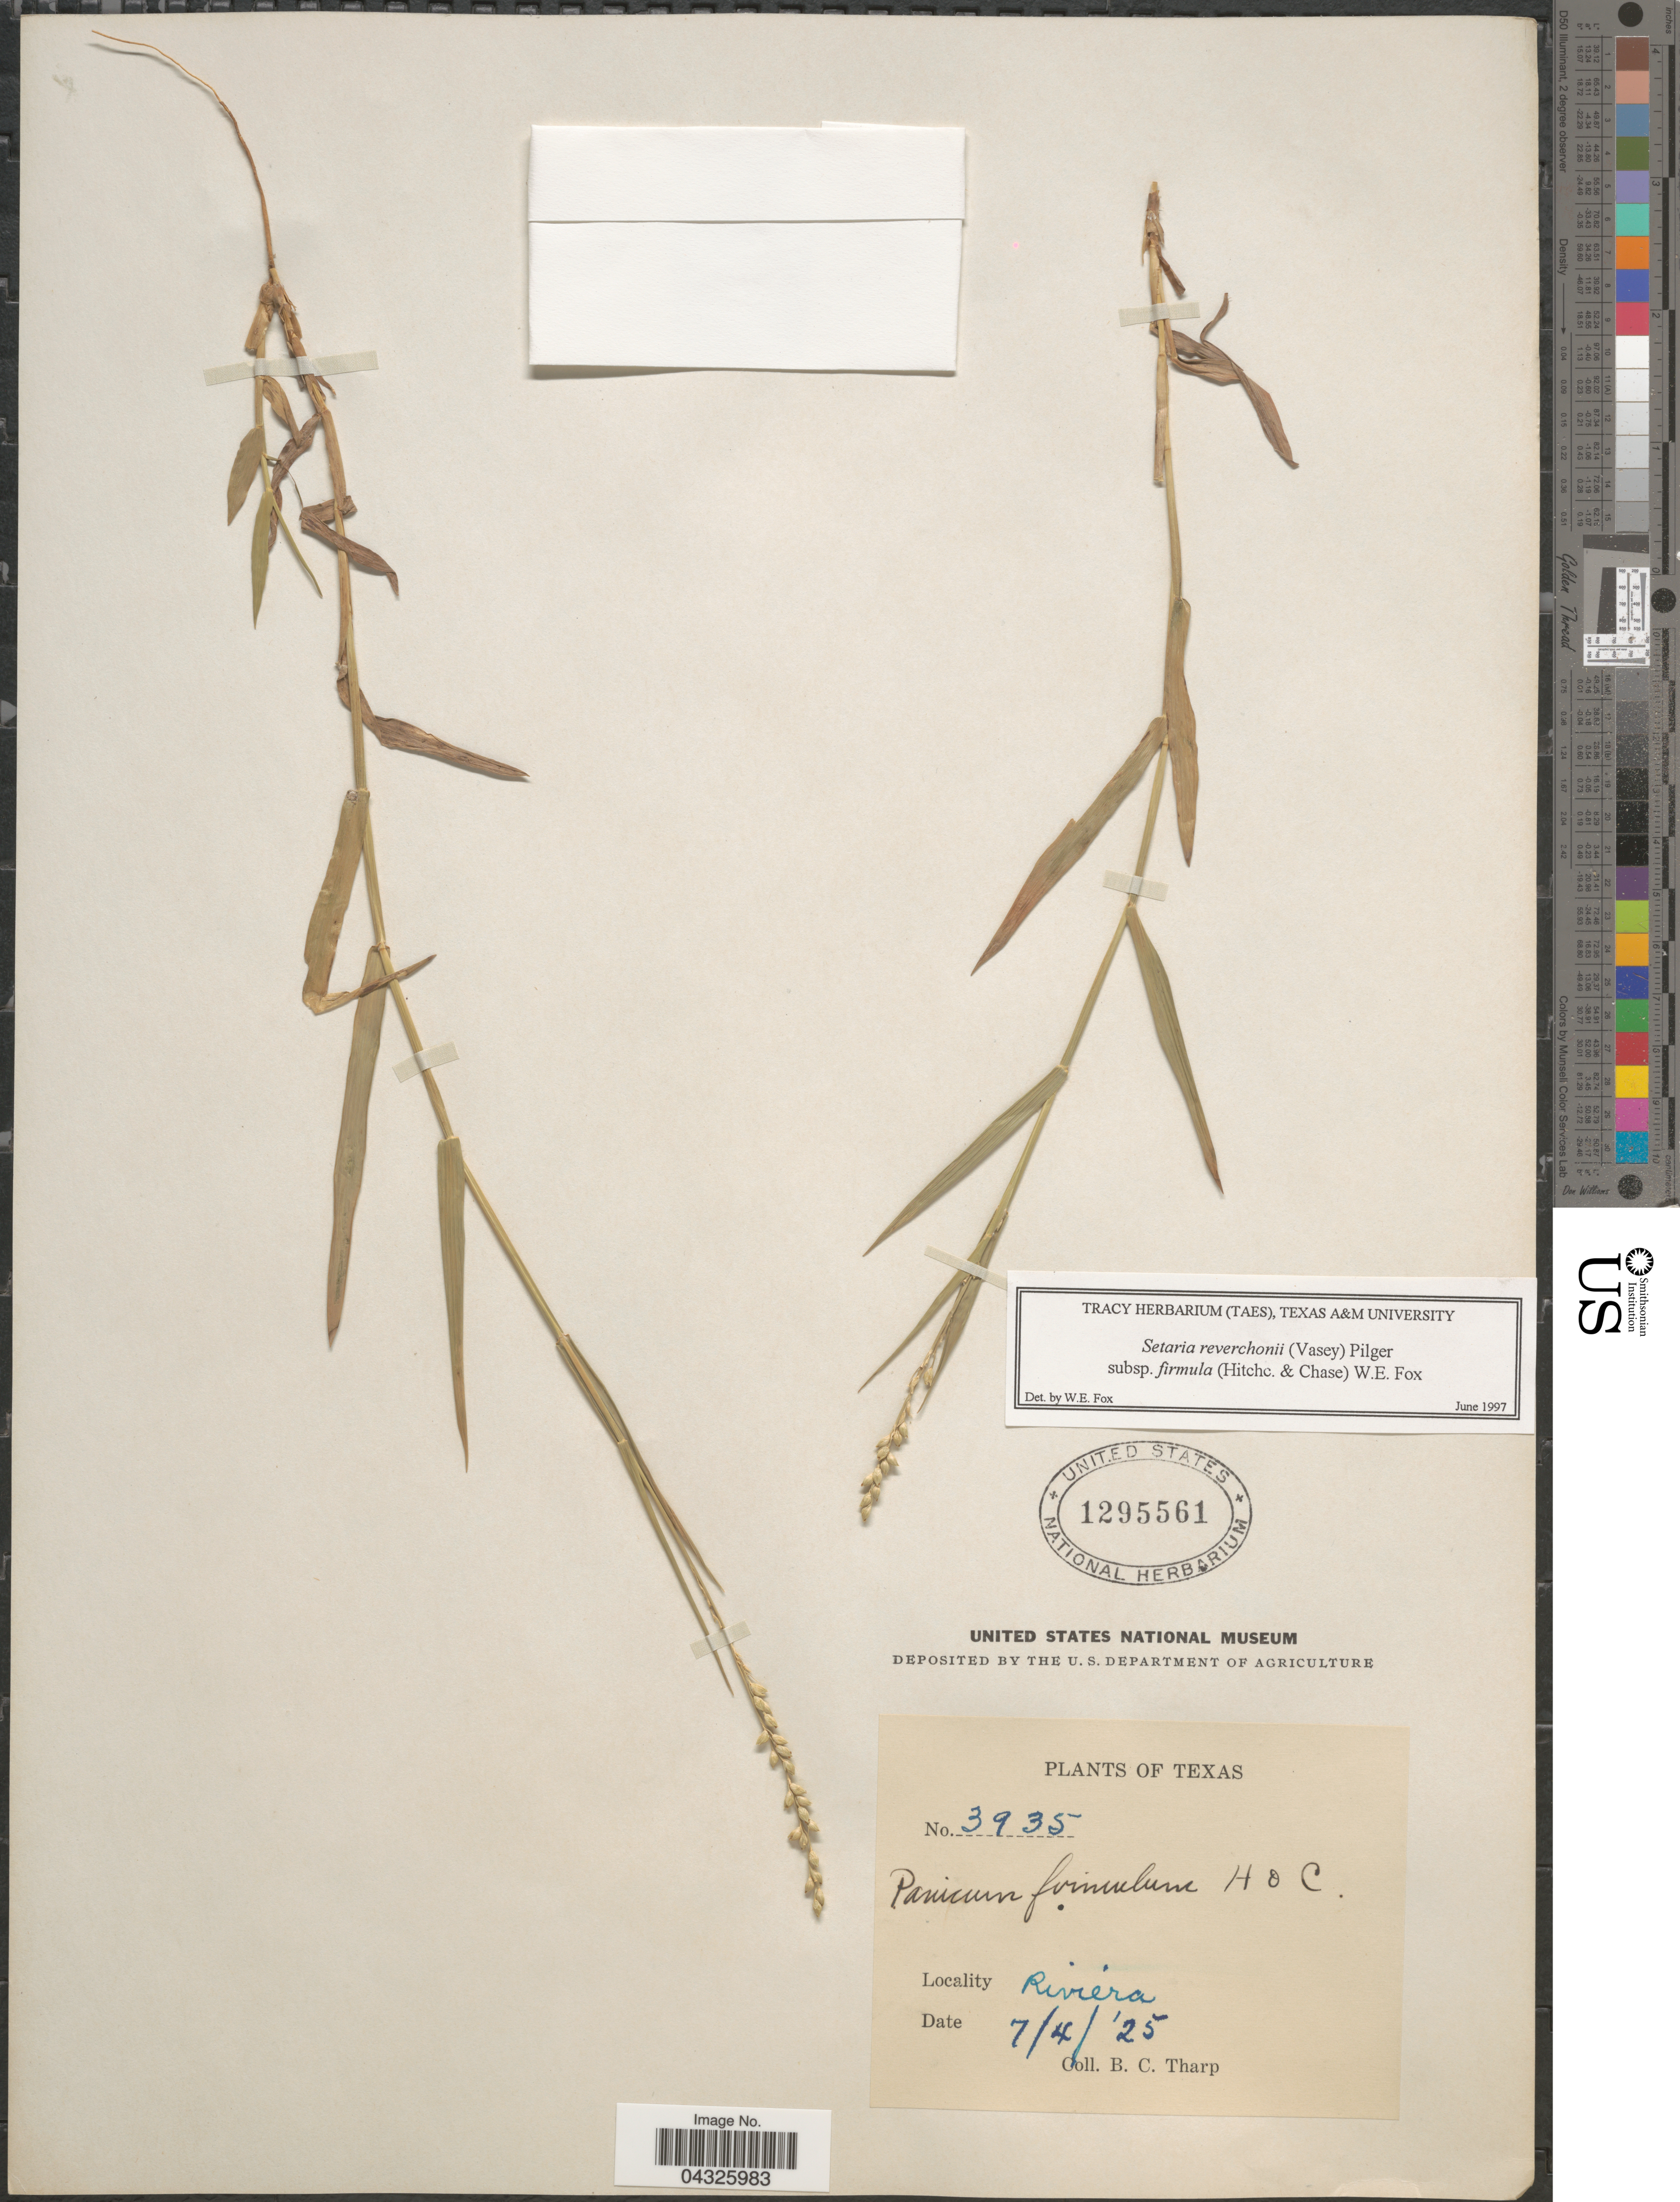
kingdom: Plantae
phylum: Tracheophyta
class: Liliopsida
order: Poales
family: Poaceae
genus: Setaria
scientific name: Setaria reverchonii subsp. firmula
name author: (Hitchc. & Chase) W.E. Fox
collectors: B. C. Tharp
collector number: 3935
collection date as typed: Transcribed d/m/y: 4/7/25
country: United States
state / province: Texas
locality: Riviera.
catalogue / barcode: US 1295561